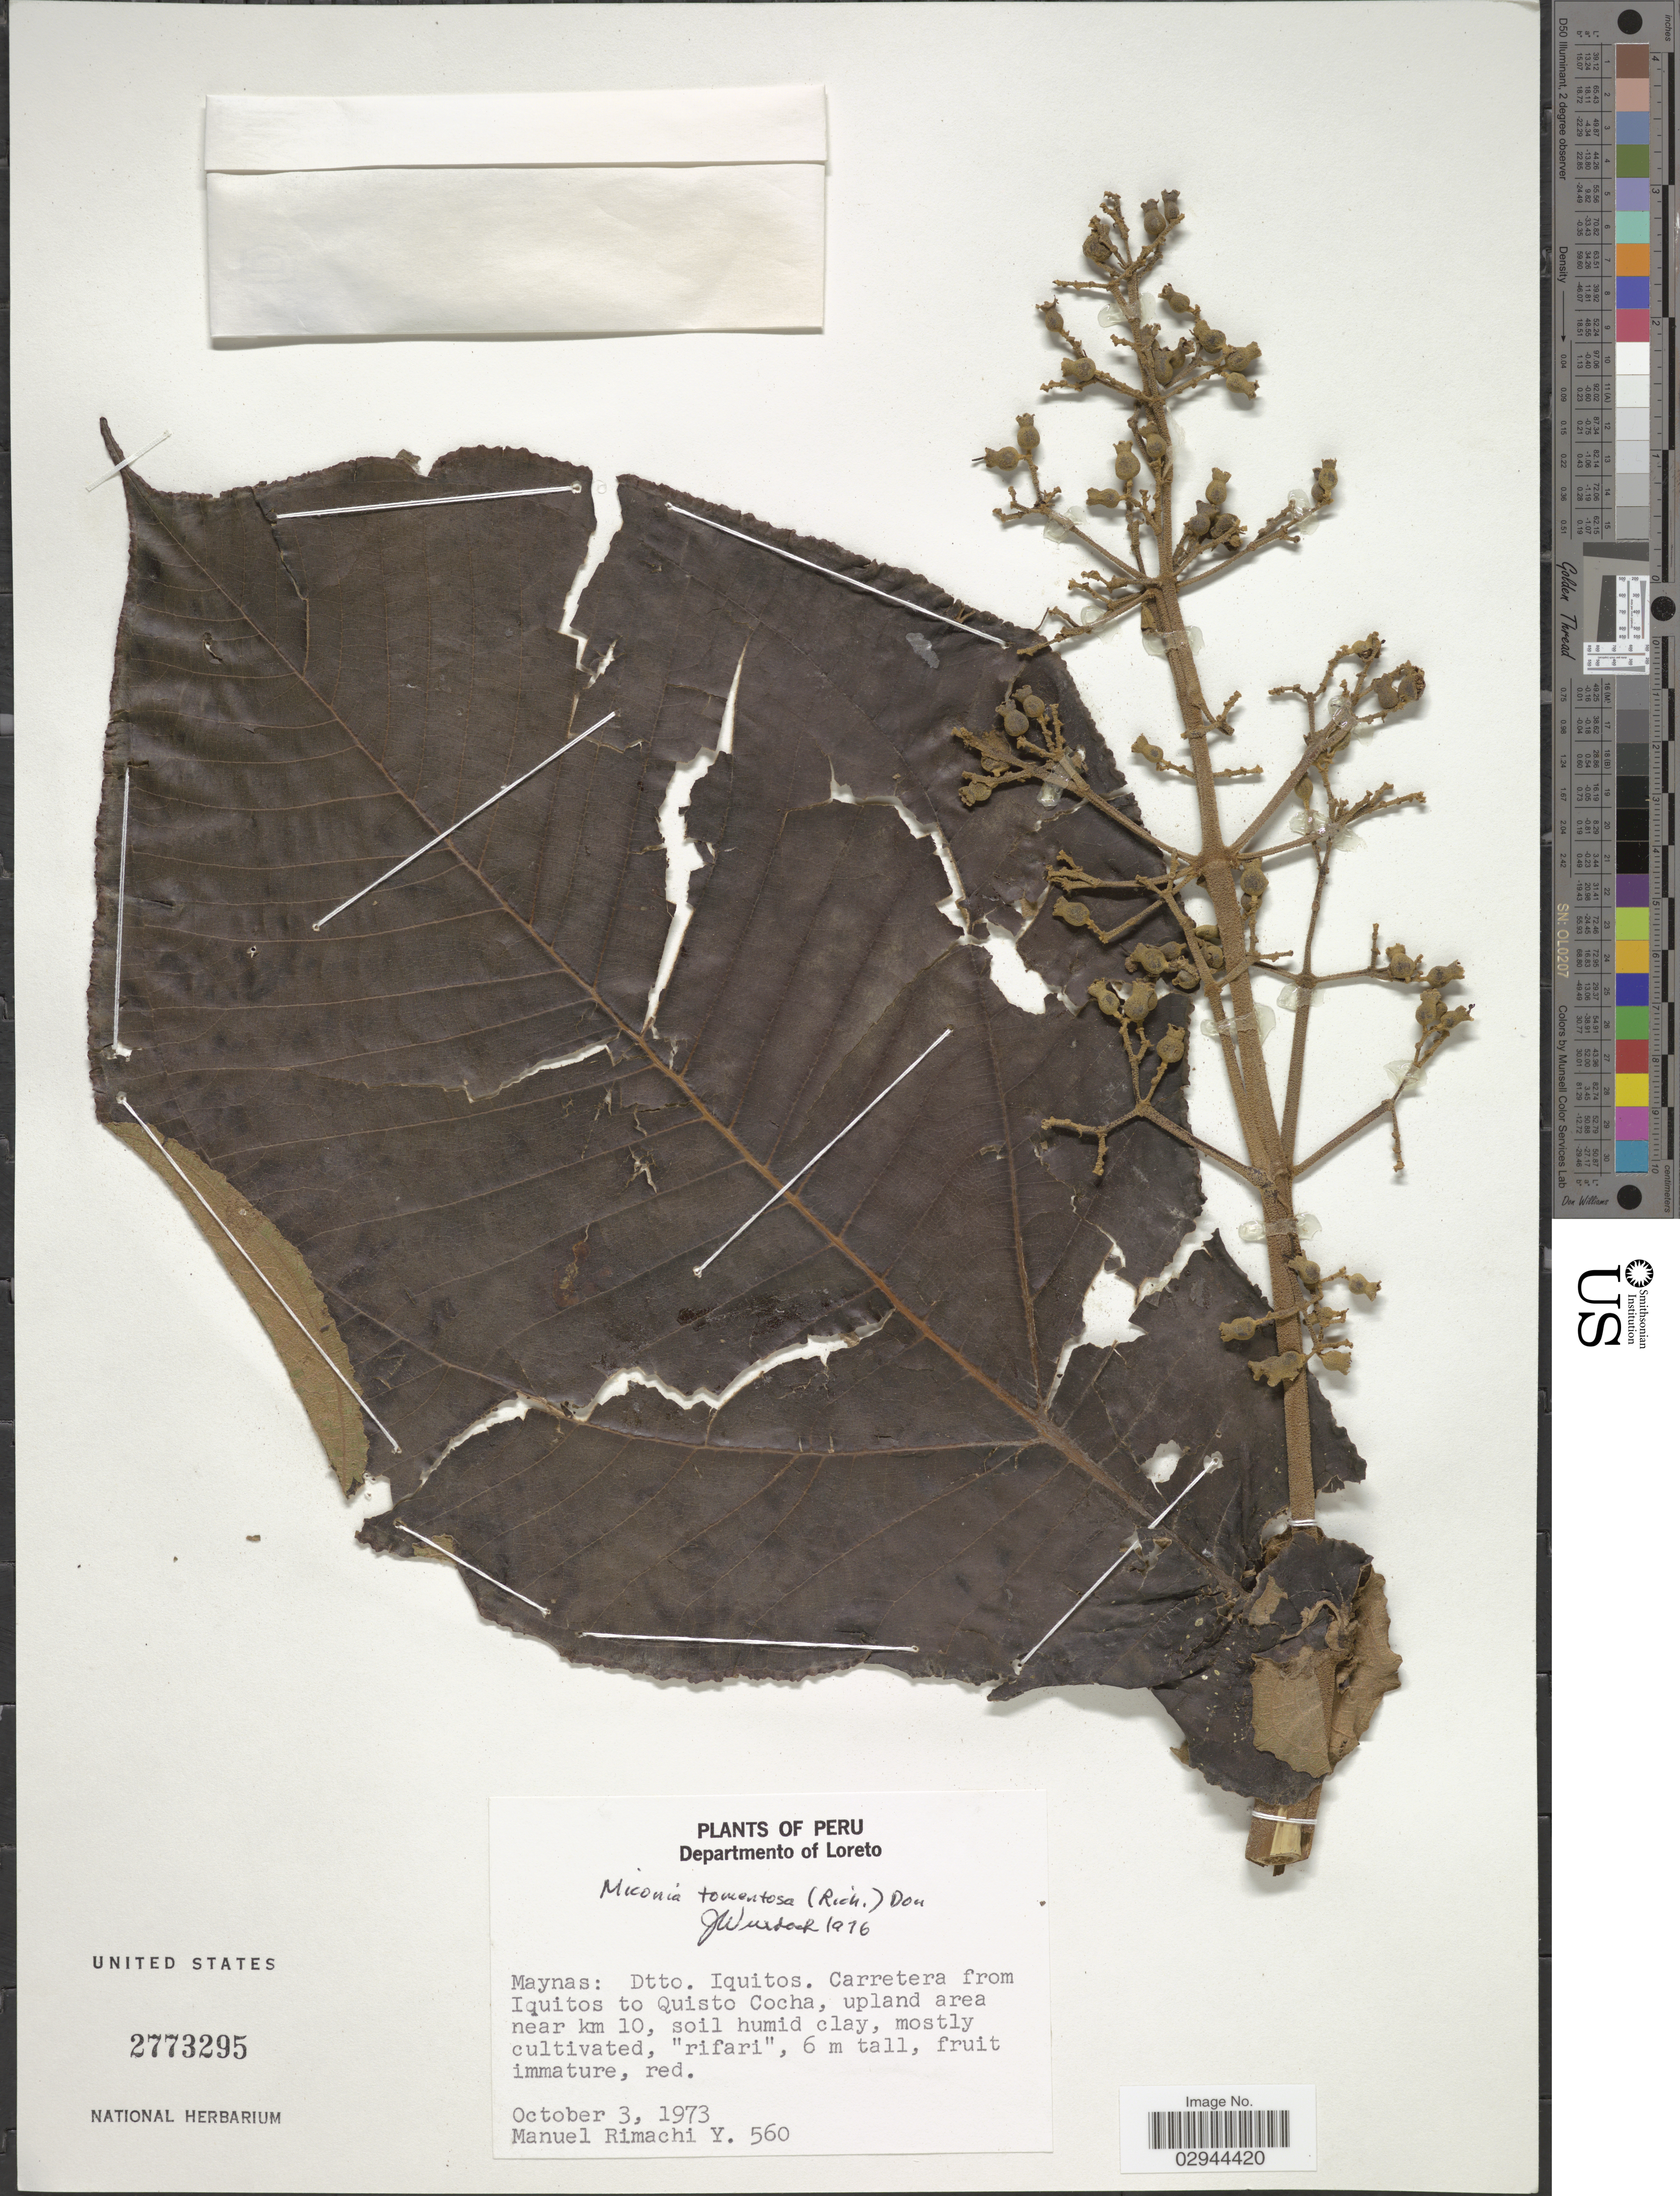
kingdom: Plantae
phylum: Tracheophyta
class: Magnoliopsida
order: Myrtales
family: Melastomataceae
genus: Miconia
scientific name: Miconia tomentosa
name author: (Rich.) D. Don ex DC.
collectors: M. Rimachi Y.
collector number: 560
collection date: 1973-10-03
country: Peru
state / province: Loreto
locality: Departmento of Loreto. Maynas: Dtto. Iquitos. Carretera from Iquitos to Quisto Cocha, upland area near km 10.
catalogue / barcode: US 2773295